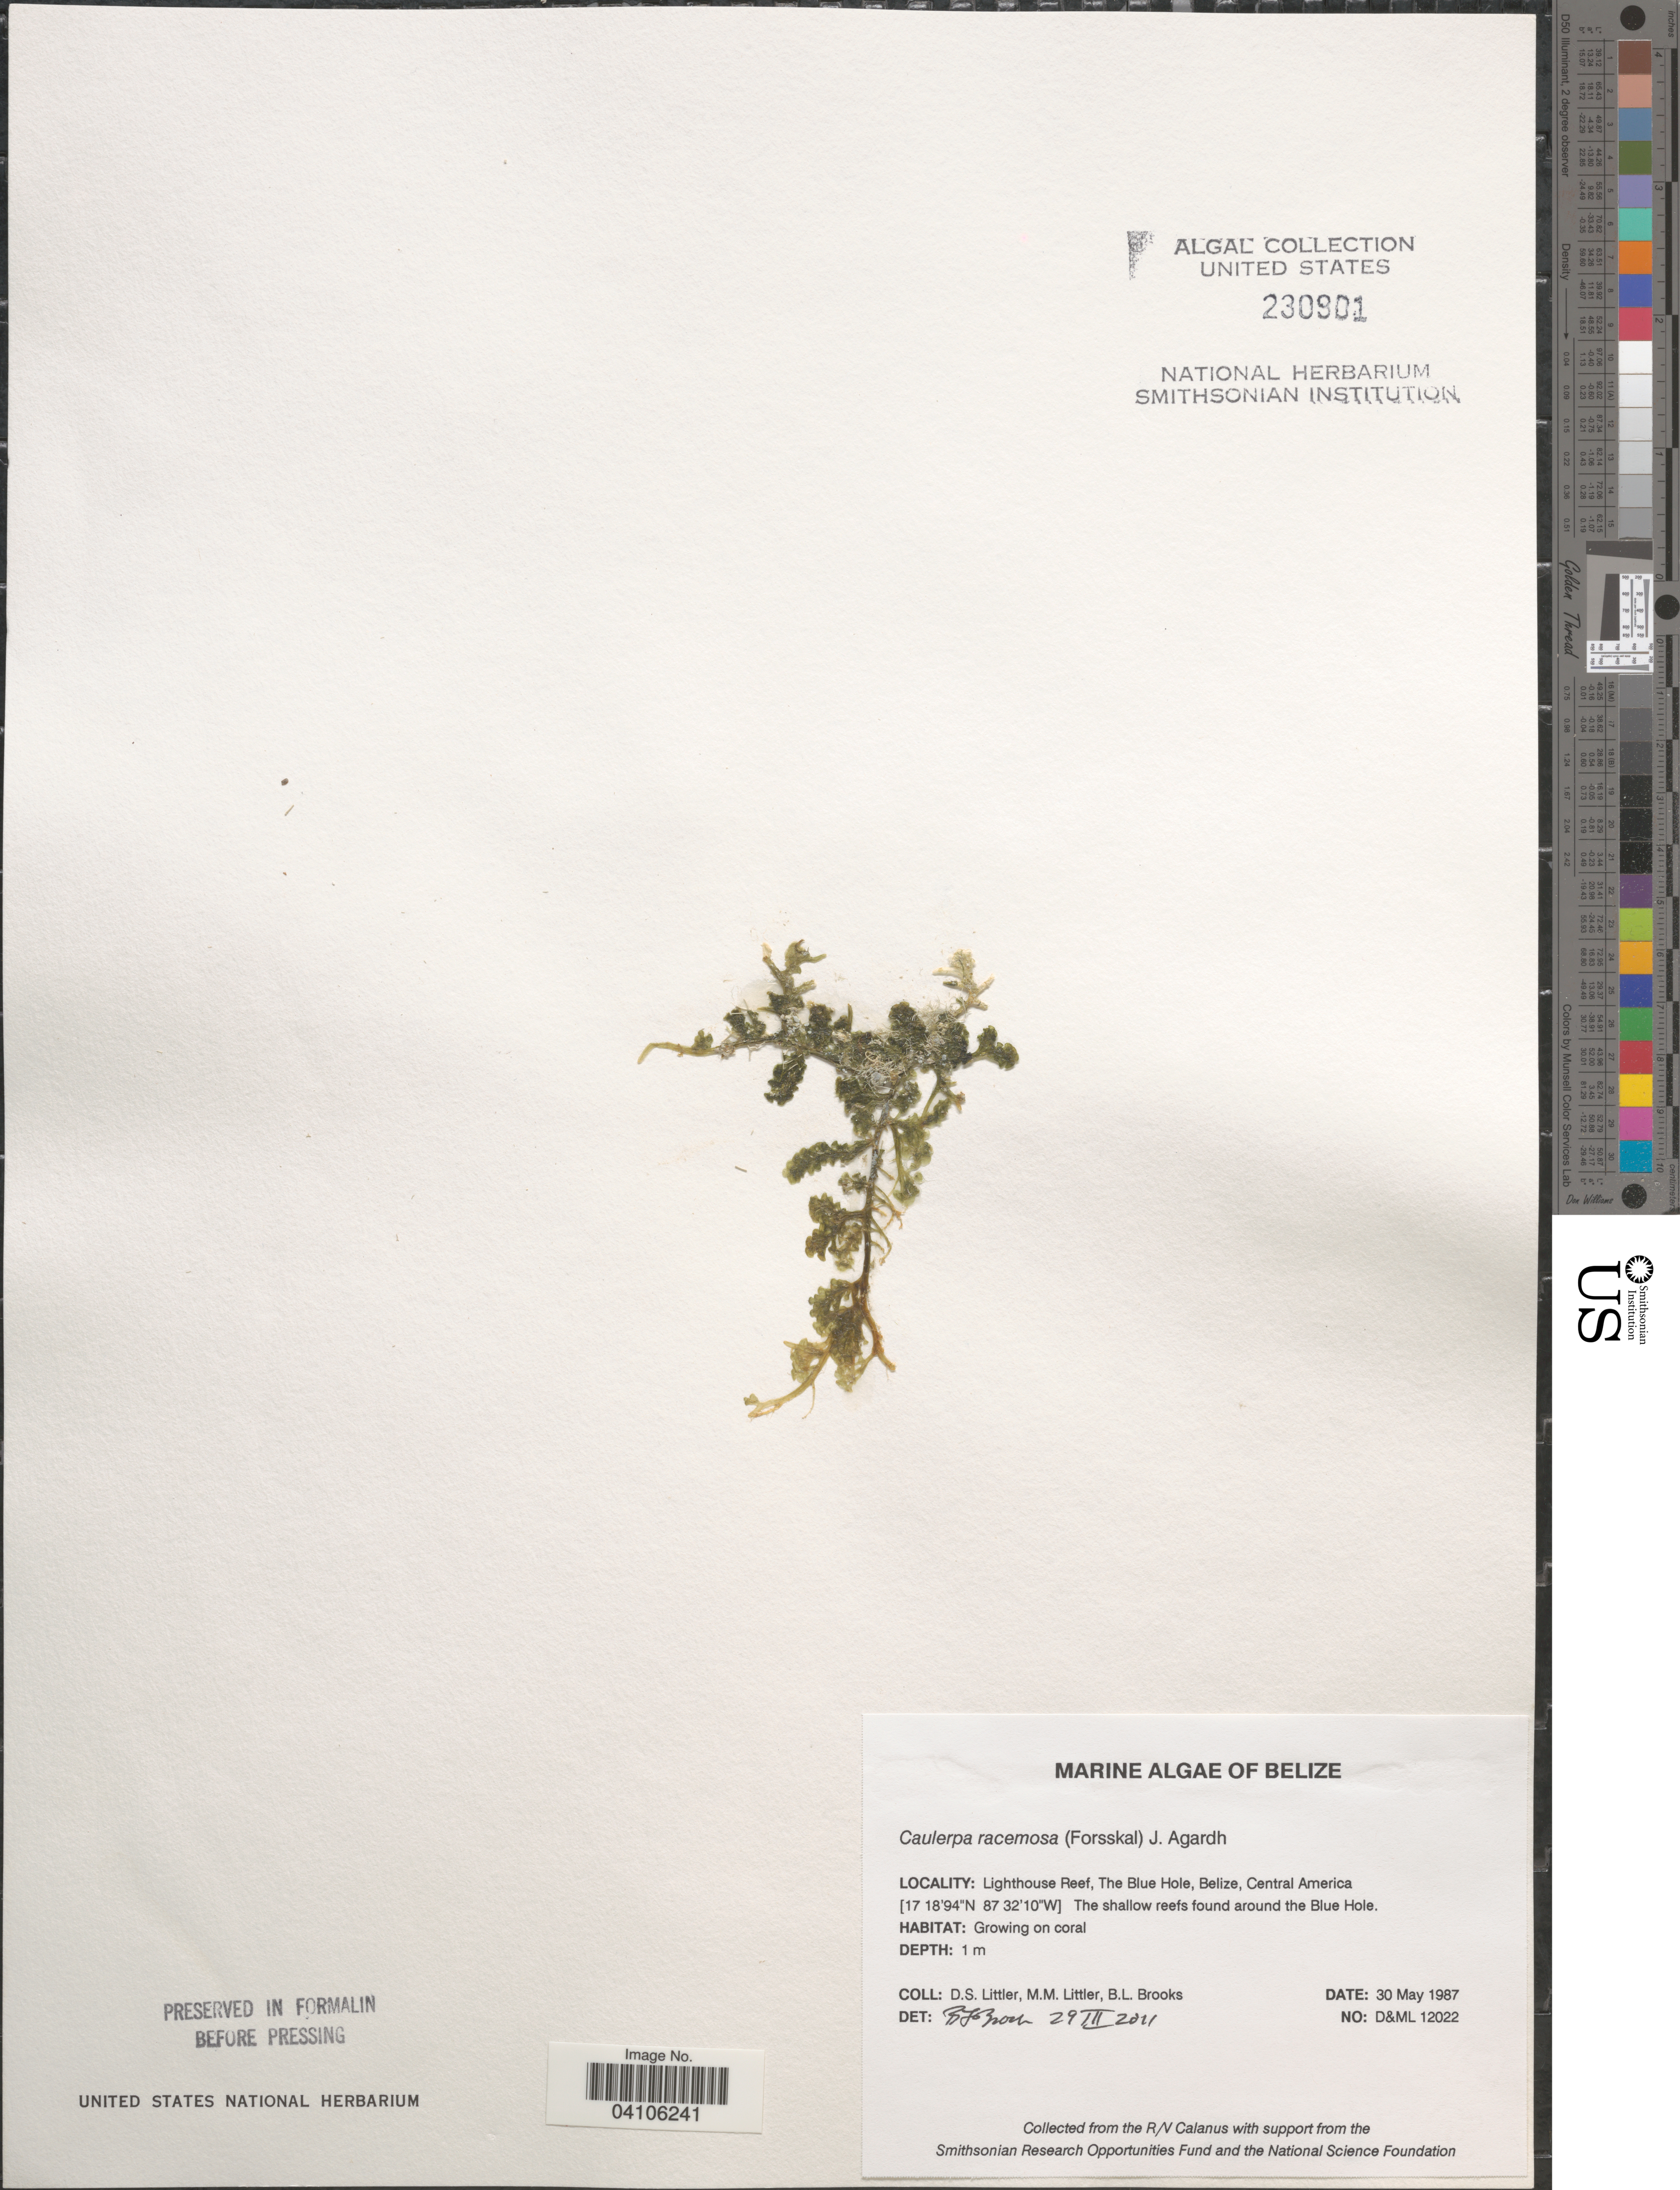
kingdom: Plantae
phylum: Chlorophyta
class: Ulvophyceae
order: Bryopsidales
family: Caulerpaceae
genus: Caulerpa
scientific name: Caulerpa racemosa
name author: (Forssk.) J. Agardh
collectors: D. S. Littler & B. Brooks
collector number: D&ML12022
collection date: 1987-05-30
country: Belize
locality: Lighthouse Reef, The Blue Hole. The shallow reefs found around the Blue Hole.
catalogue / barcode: US 230901